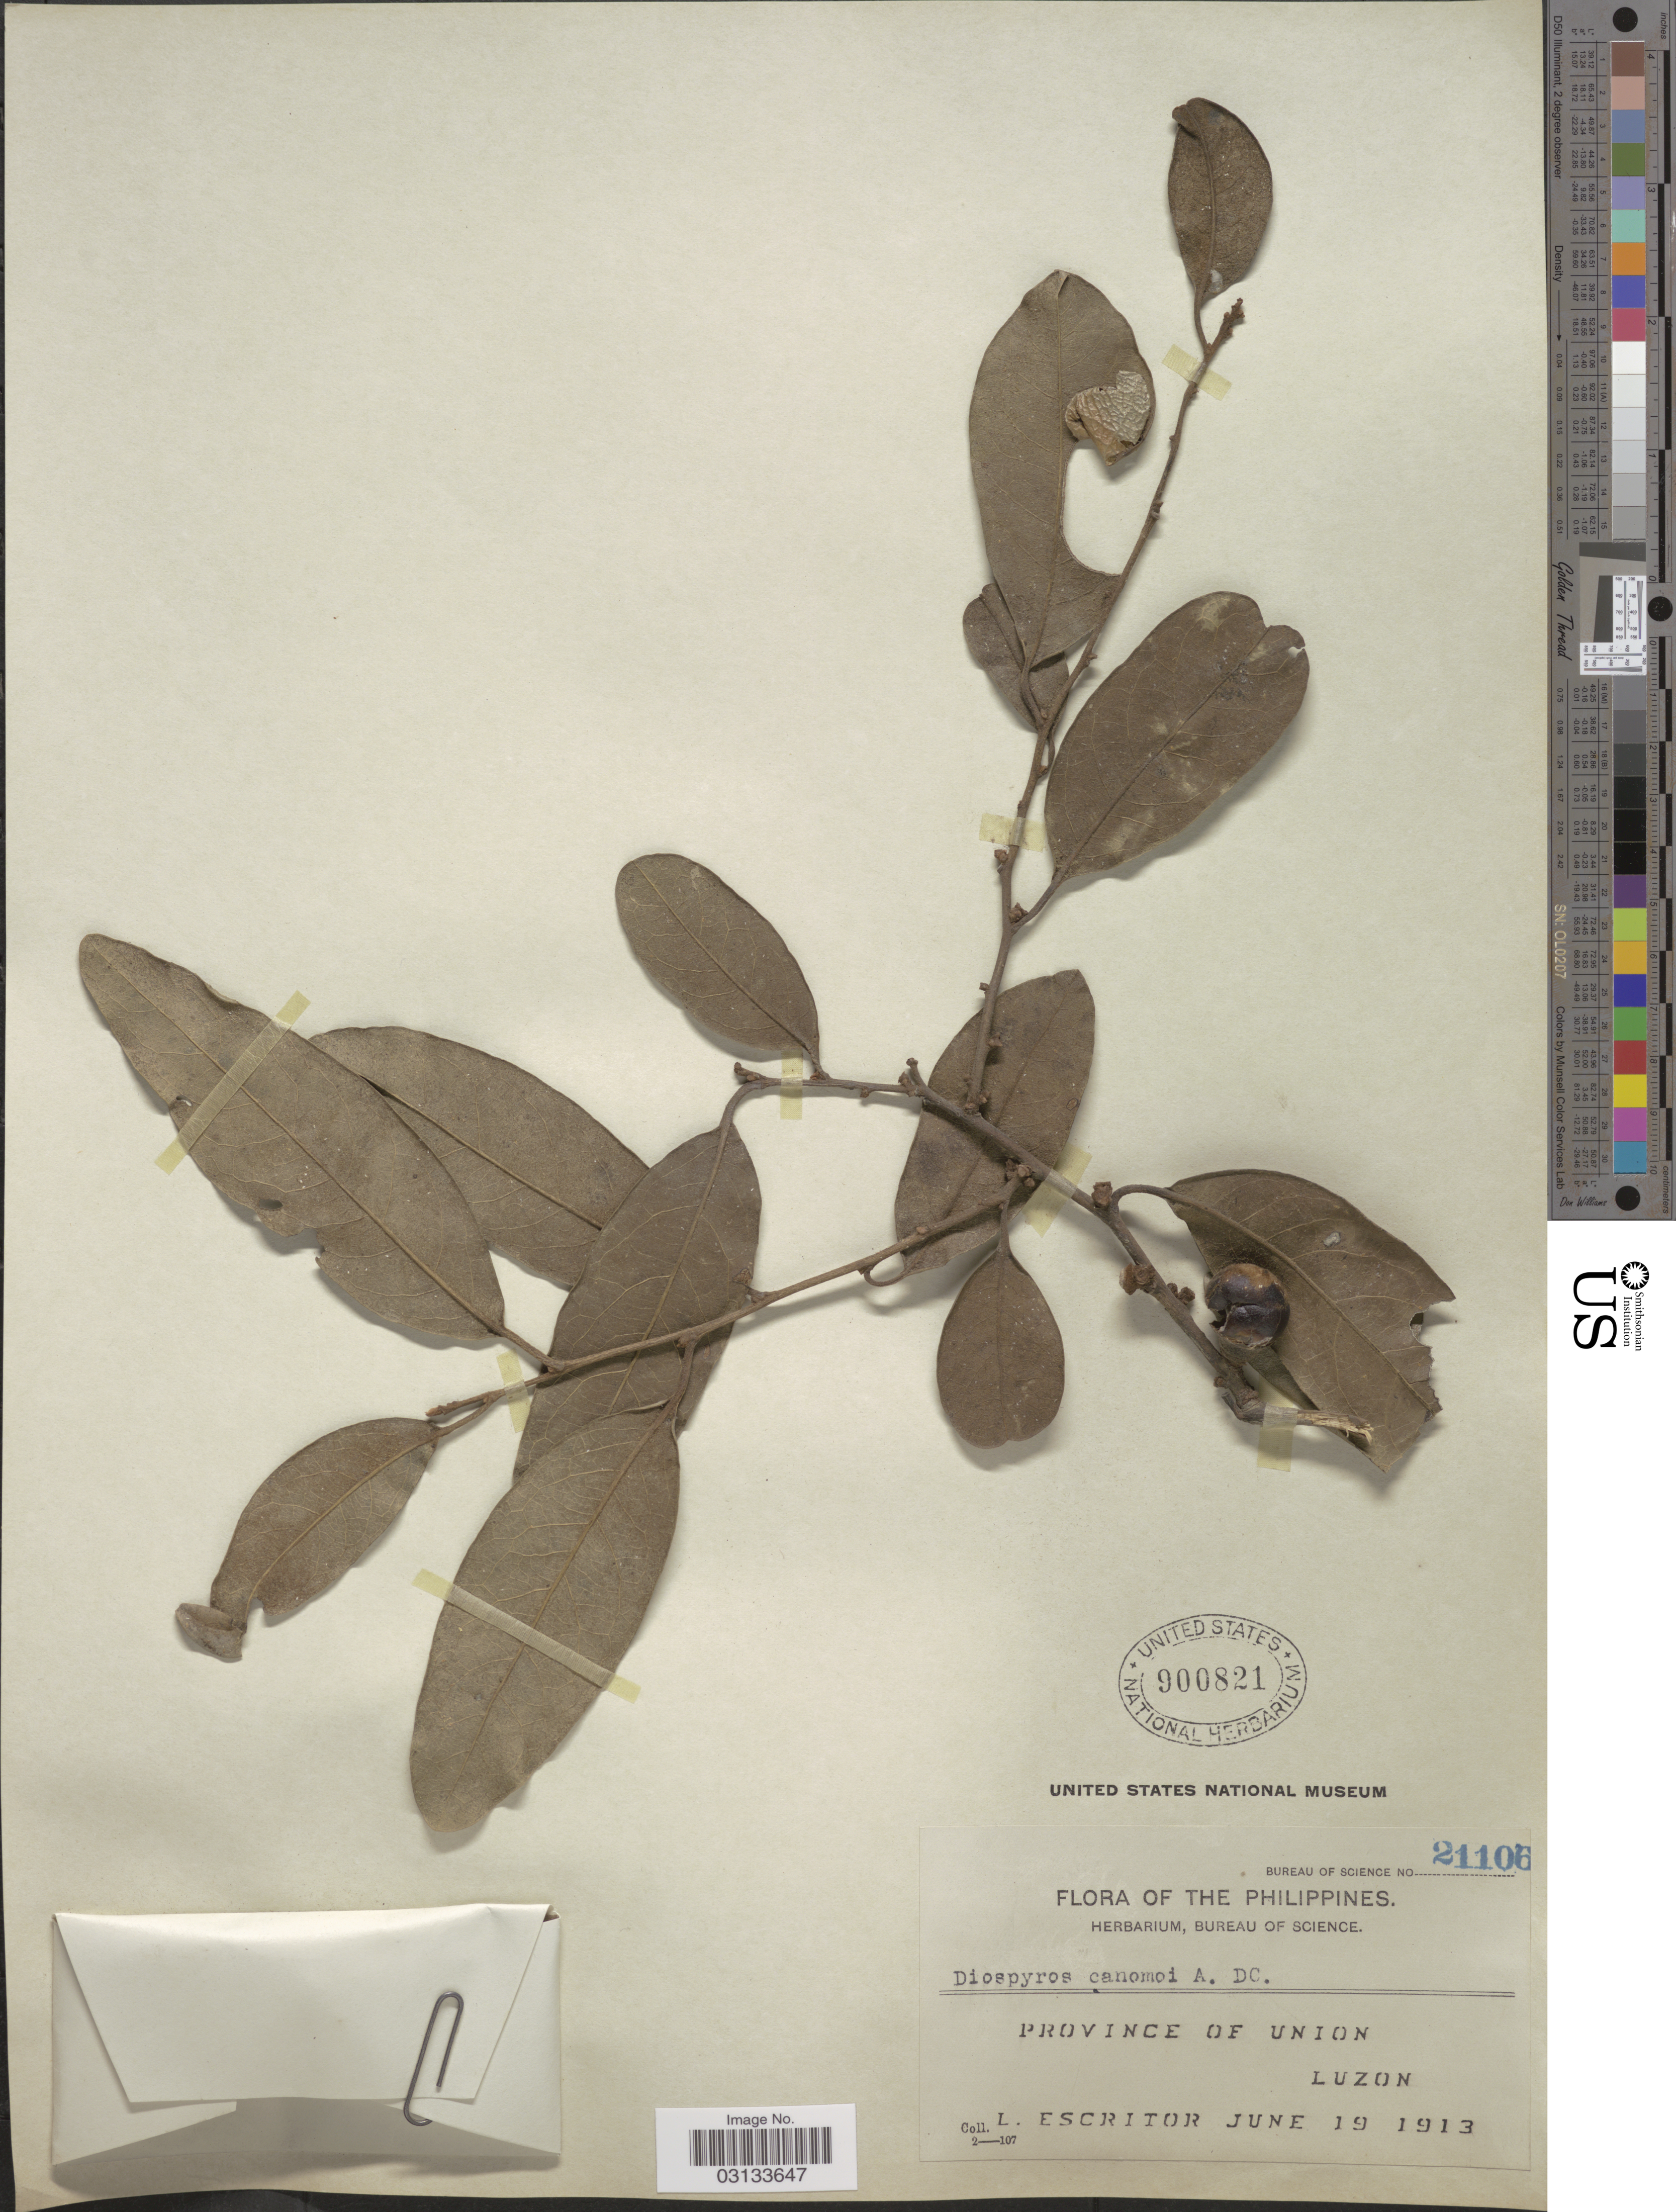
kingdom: Plantae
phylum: Tracheophyta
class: Magnoliopsida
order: Ericales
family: Ebenaceae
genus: Diospyros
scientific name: Diospyros multiflora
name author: Blanco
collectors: L. Escritor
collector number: Bureau of Science 21106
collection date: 1913-06-19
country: Philippines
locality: Province of Union. Luzon.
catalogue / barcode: US 900821